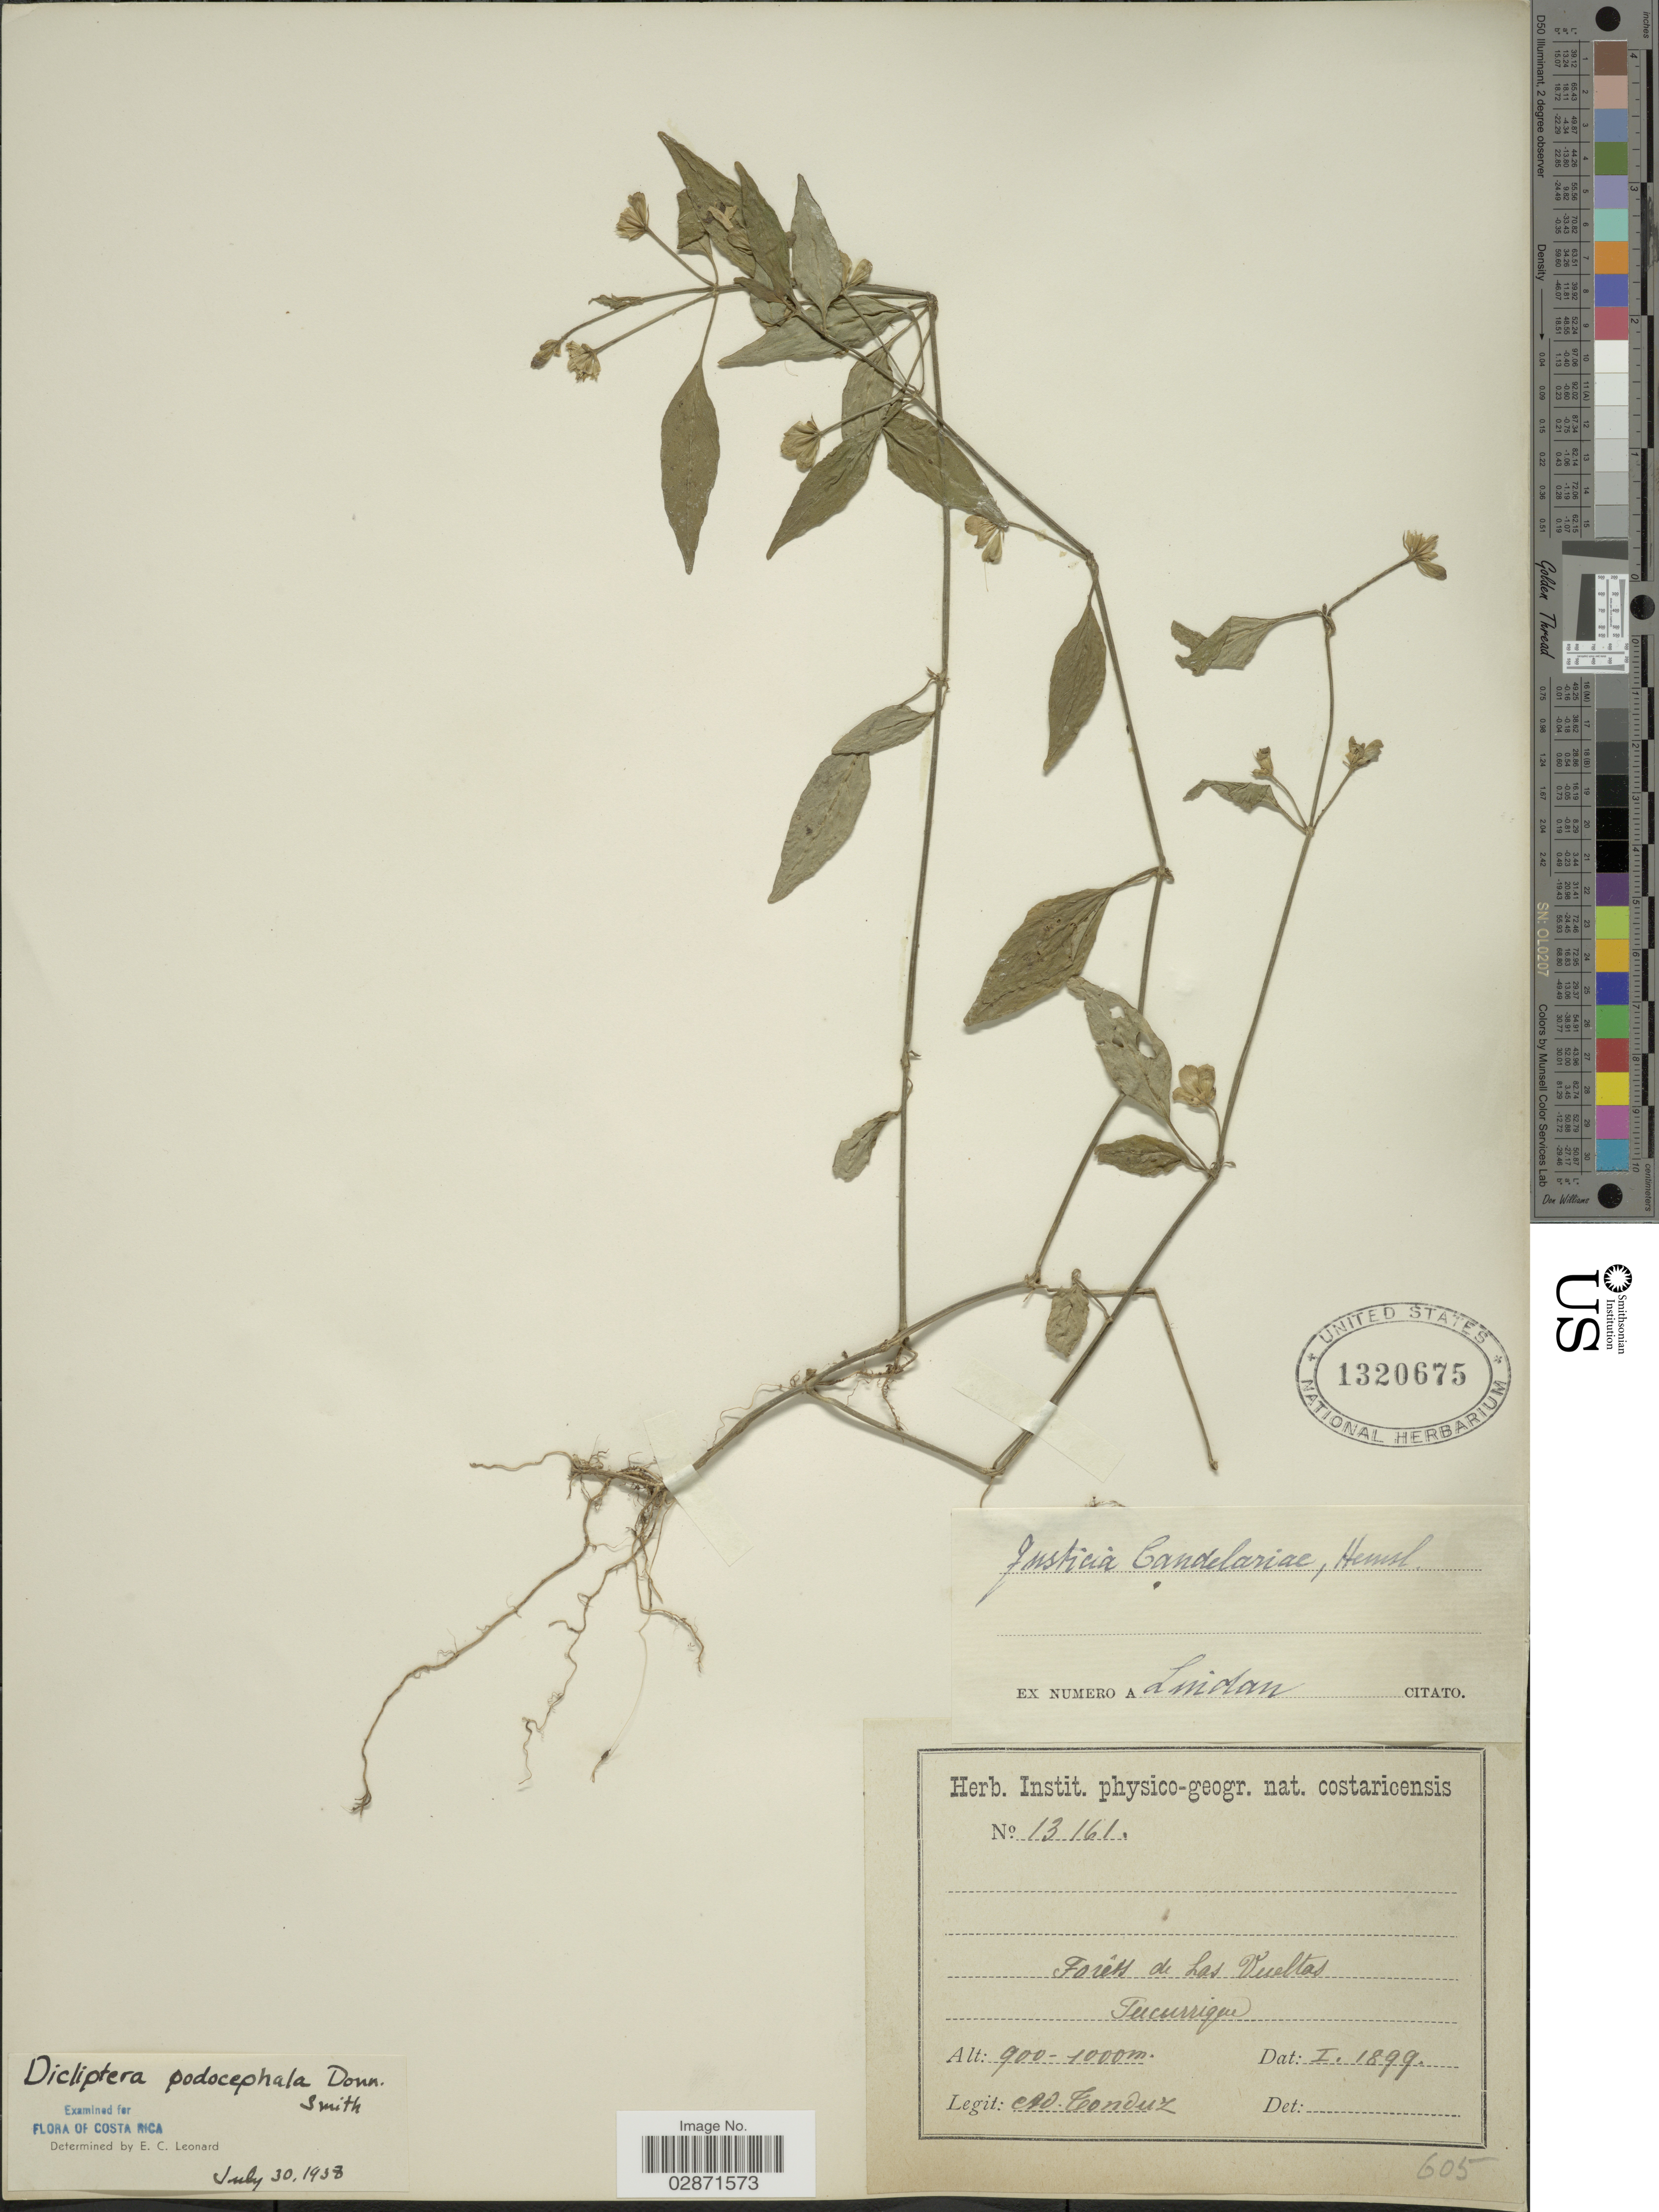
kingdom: Plantae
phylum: Tracheophyta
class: Magnoliopsida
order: Lamiales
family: Acanthaceae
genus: Dicliptera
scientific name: Dicliptera podocephala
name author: Donn. Sm.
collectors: A. Tonduz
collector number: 13161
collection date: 1899-01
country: Costa Rica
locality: Forêts de Las Vueltas, Tucurrique.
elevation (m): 900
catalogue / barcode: US 1320675